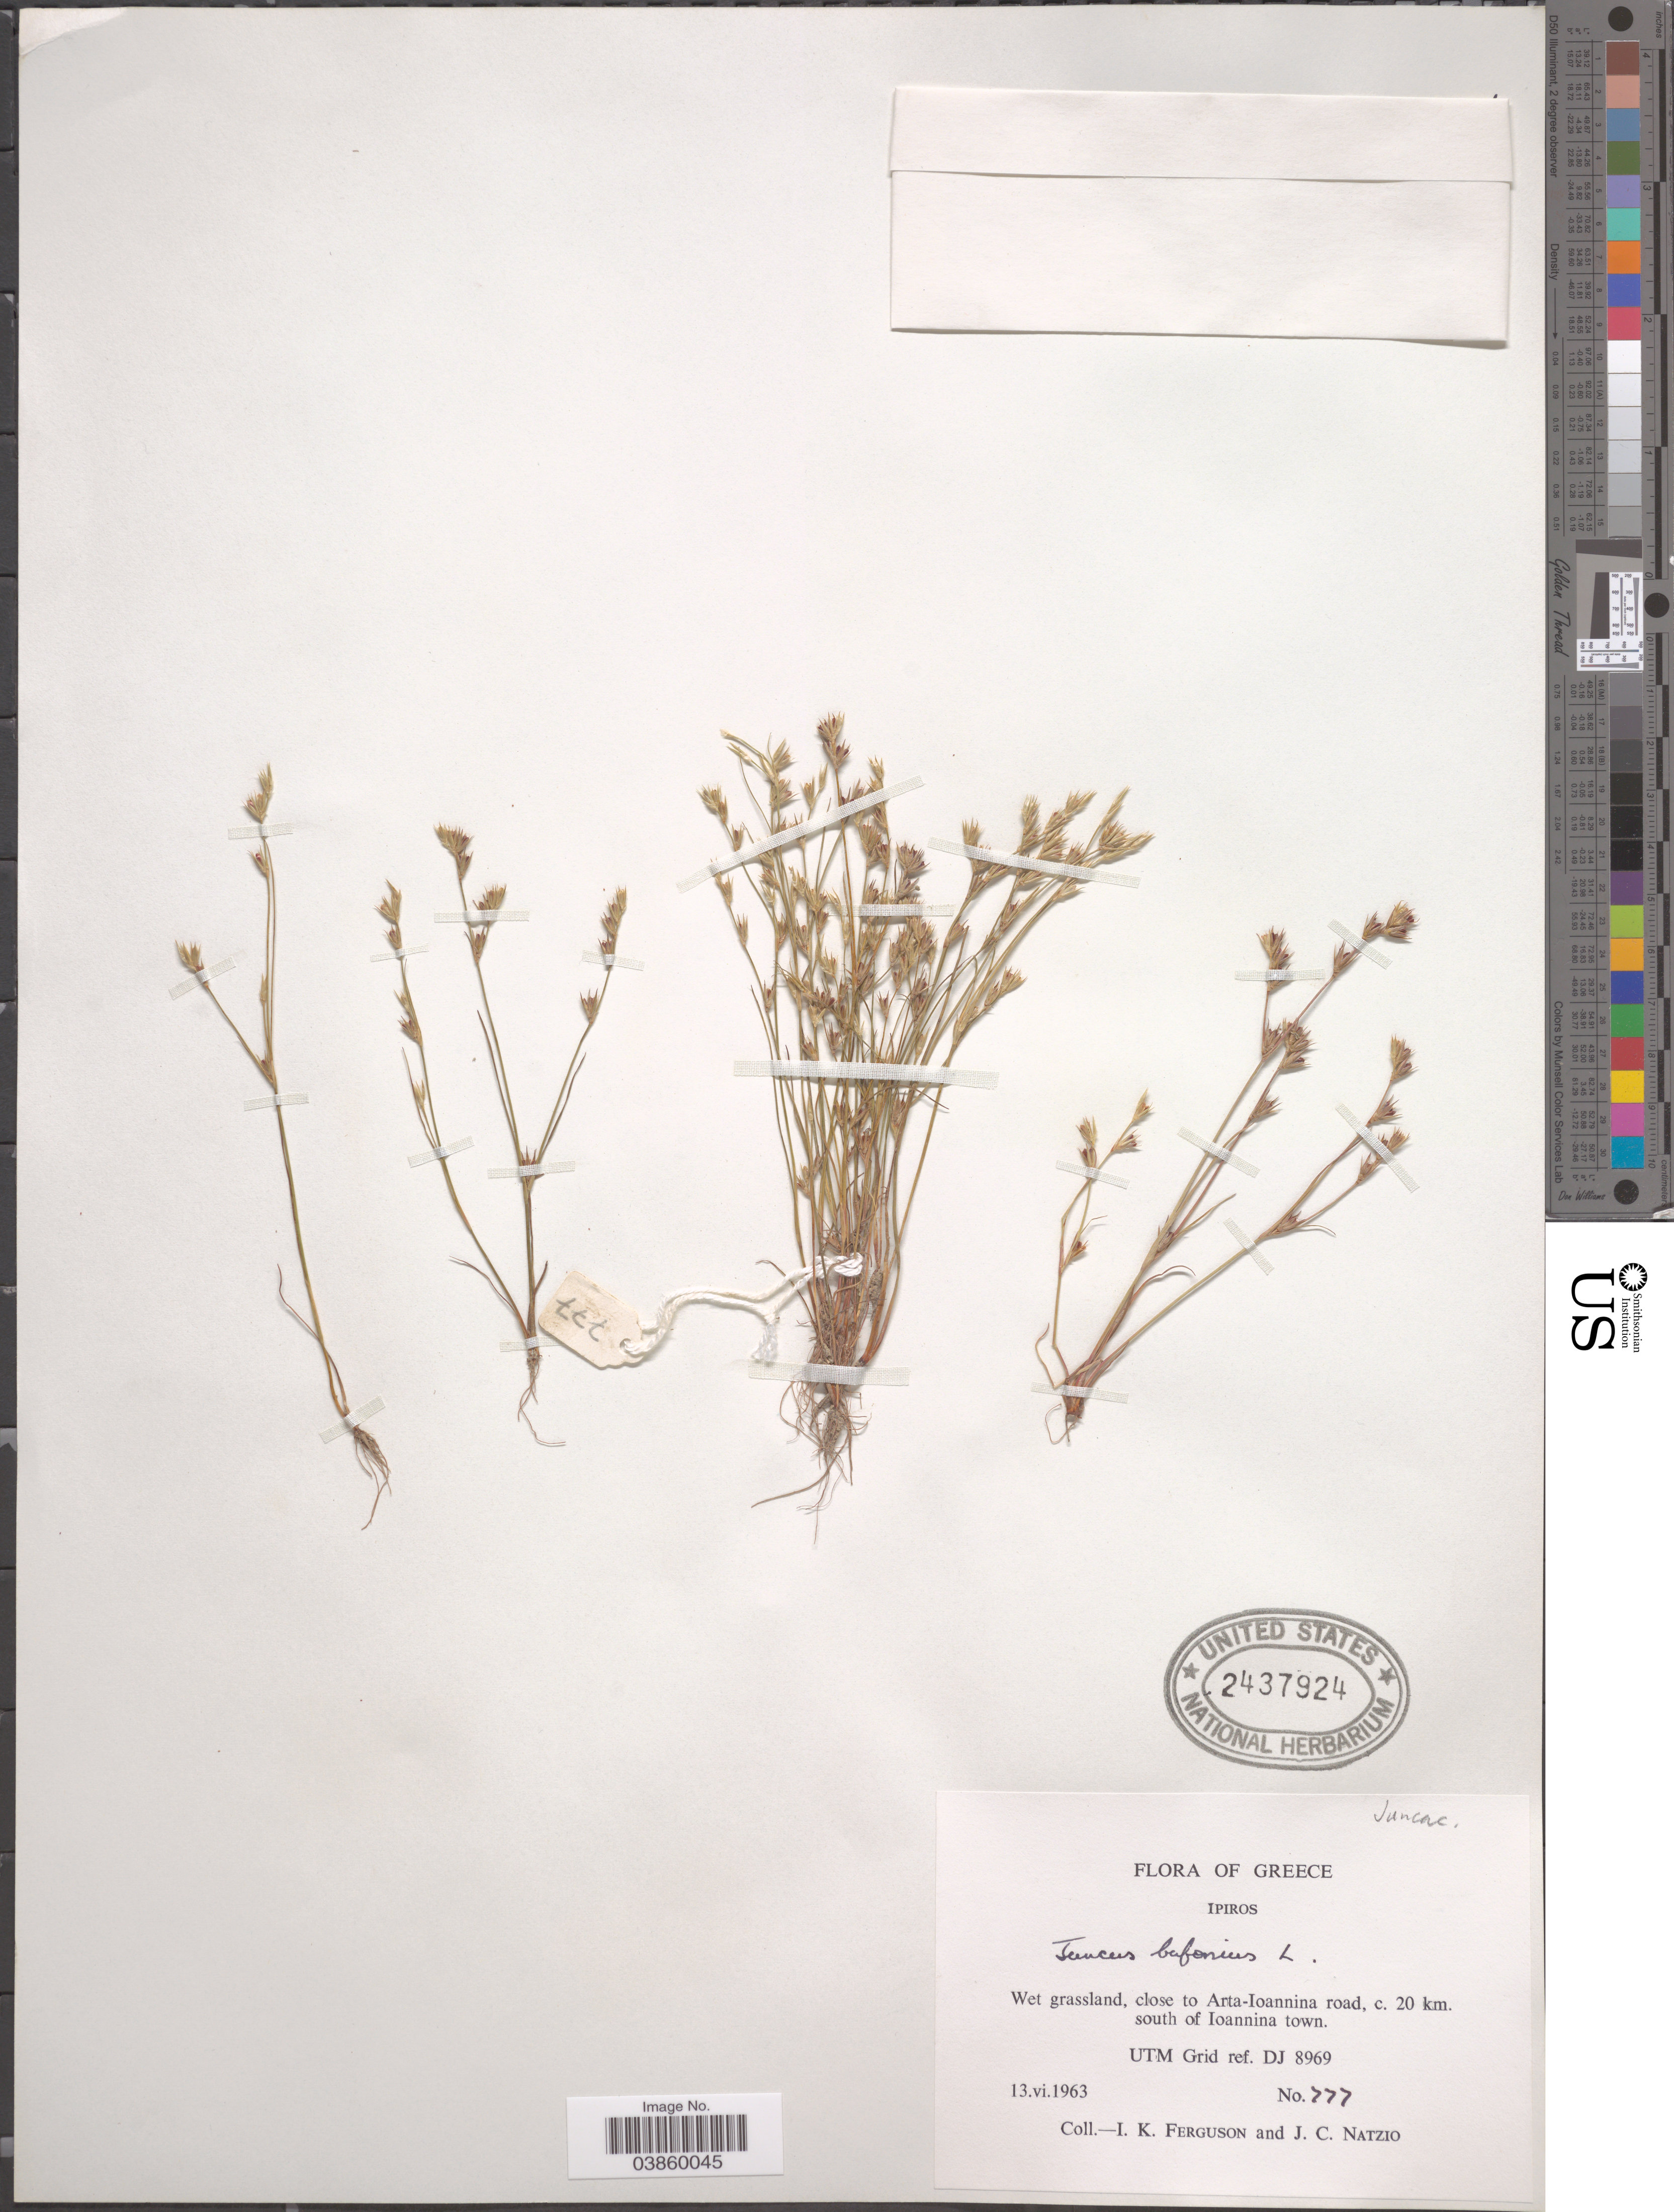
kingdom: Plantae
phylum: Tracheophyta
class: Liliopsida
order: Poales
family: Juncaceae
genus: Juncus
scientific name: Juncus bufonius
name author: L.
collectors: I. K. Ferguson & J. Natzio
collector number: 777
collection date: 1963-06-13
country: Greece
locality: Ipiros. Close to Arta-Ioannina road, c. 20 km. south of Ioannina town. UTM Grid ref. DJ 8969.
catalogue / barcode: US 2437924